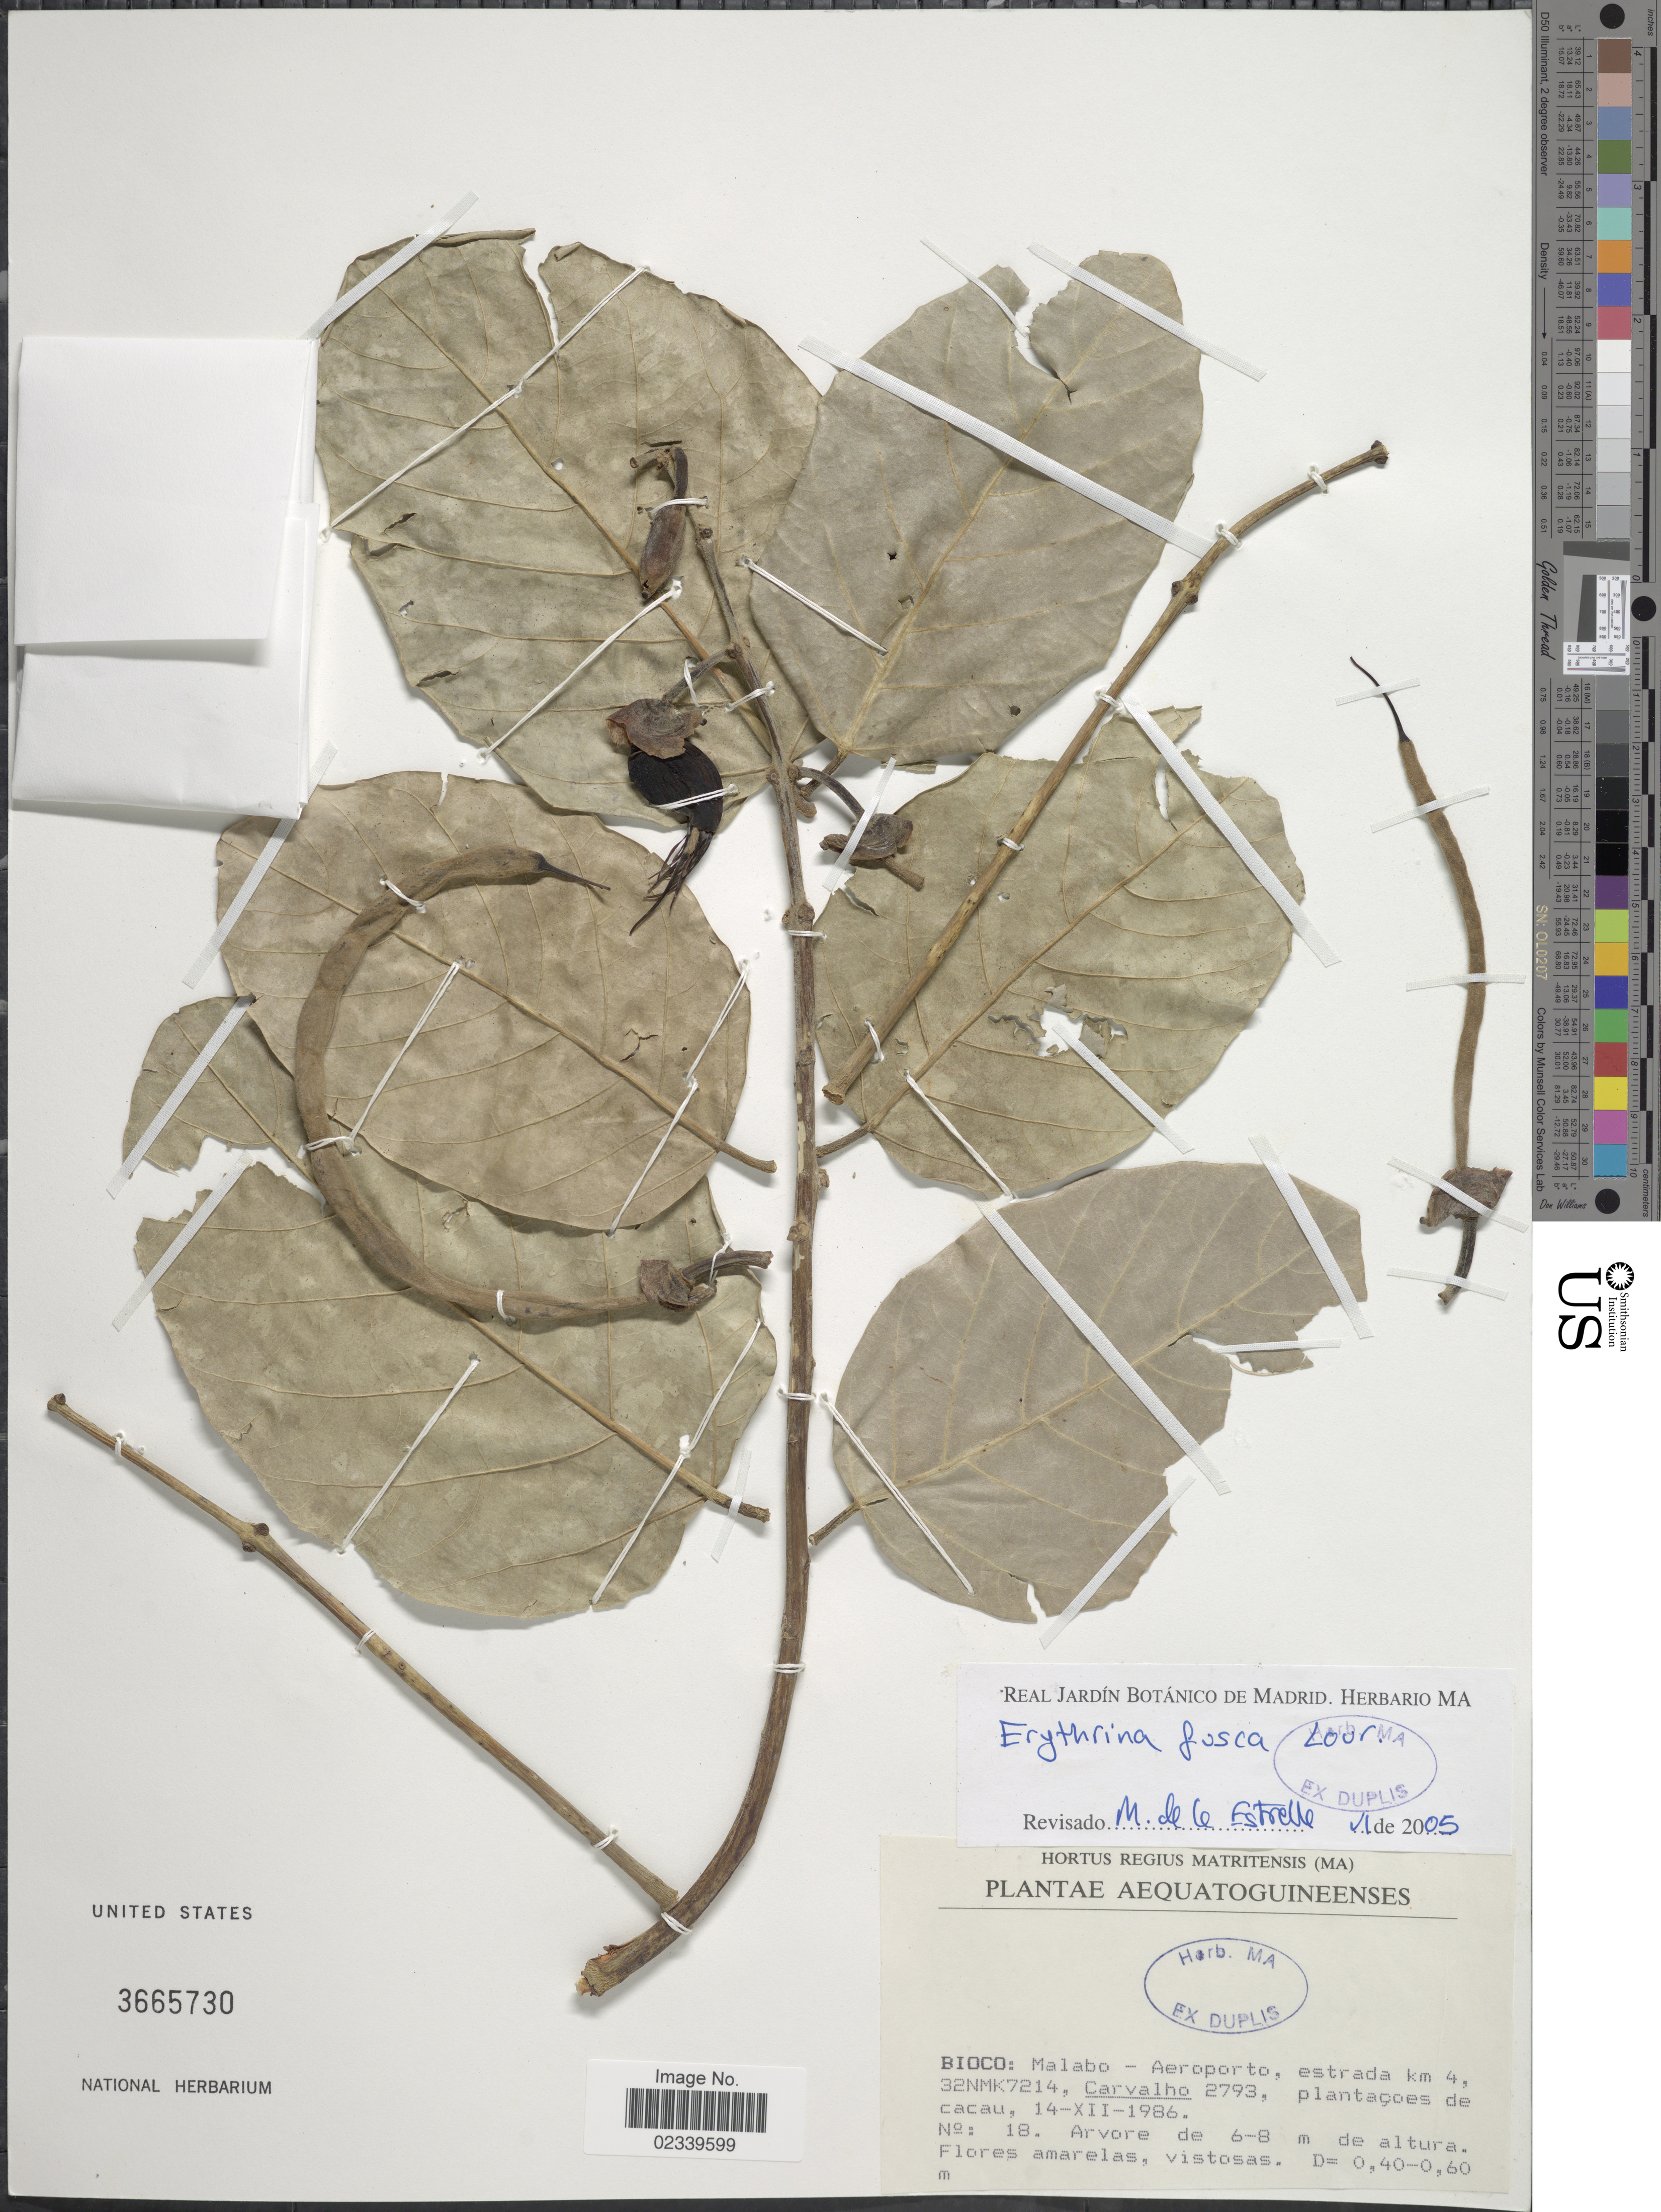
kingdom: Plantae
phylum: Tracheophyta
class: Magnoliopsida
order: Fabales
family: Fabaceae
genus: Erythrina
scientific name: Erythrina fusca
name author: Lour.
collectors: Carvalho, --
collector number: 18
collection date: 1986-12-14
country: Equatorial Guinea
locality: Aequatoguineenses, Bioco: Malabo, Aeroporto, estrada km 4, 32NMK7214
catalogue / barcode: US 3665730